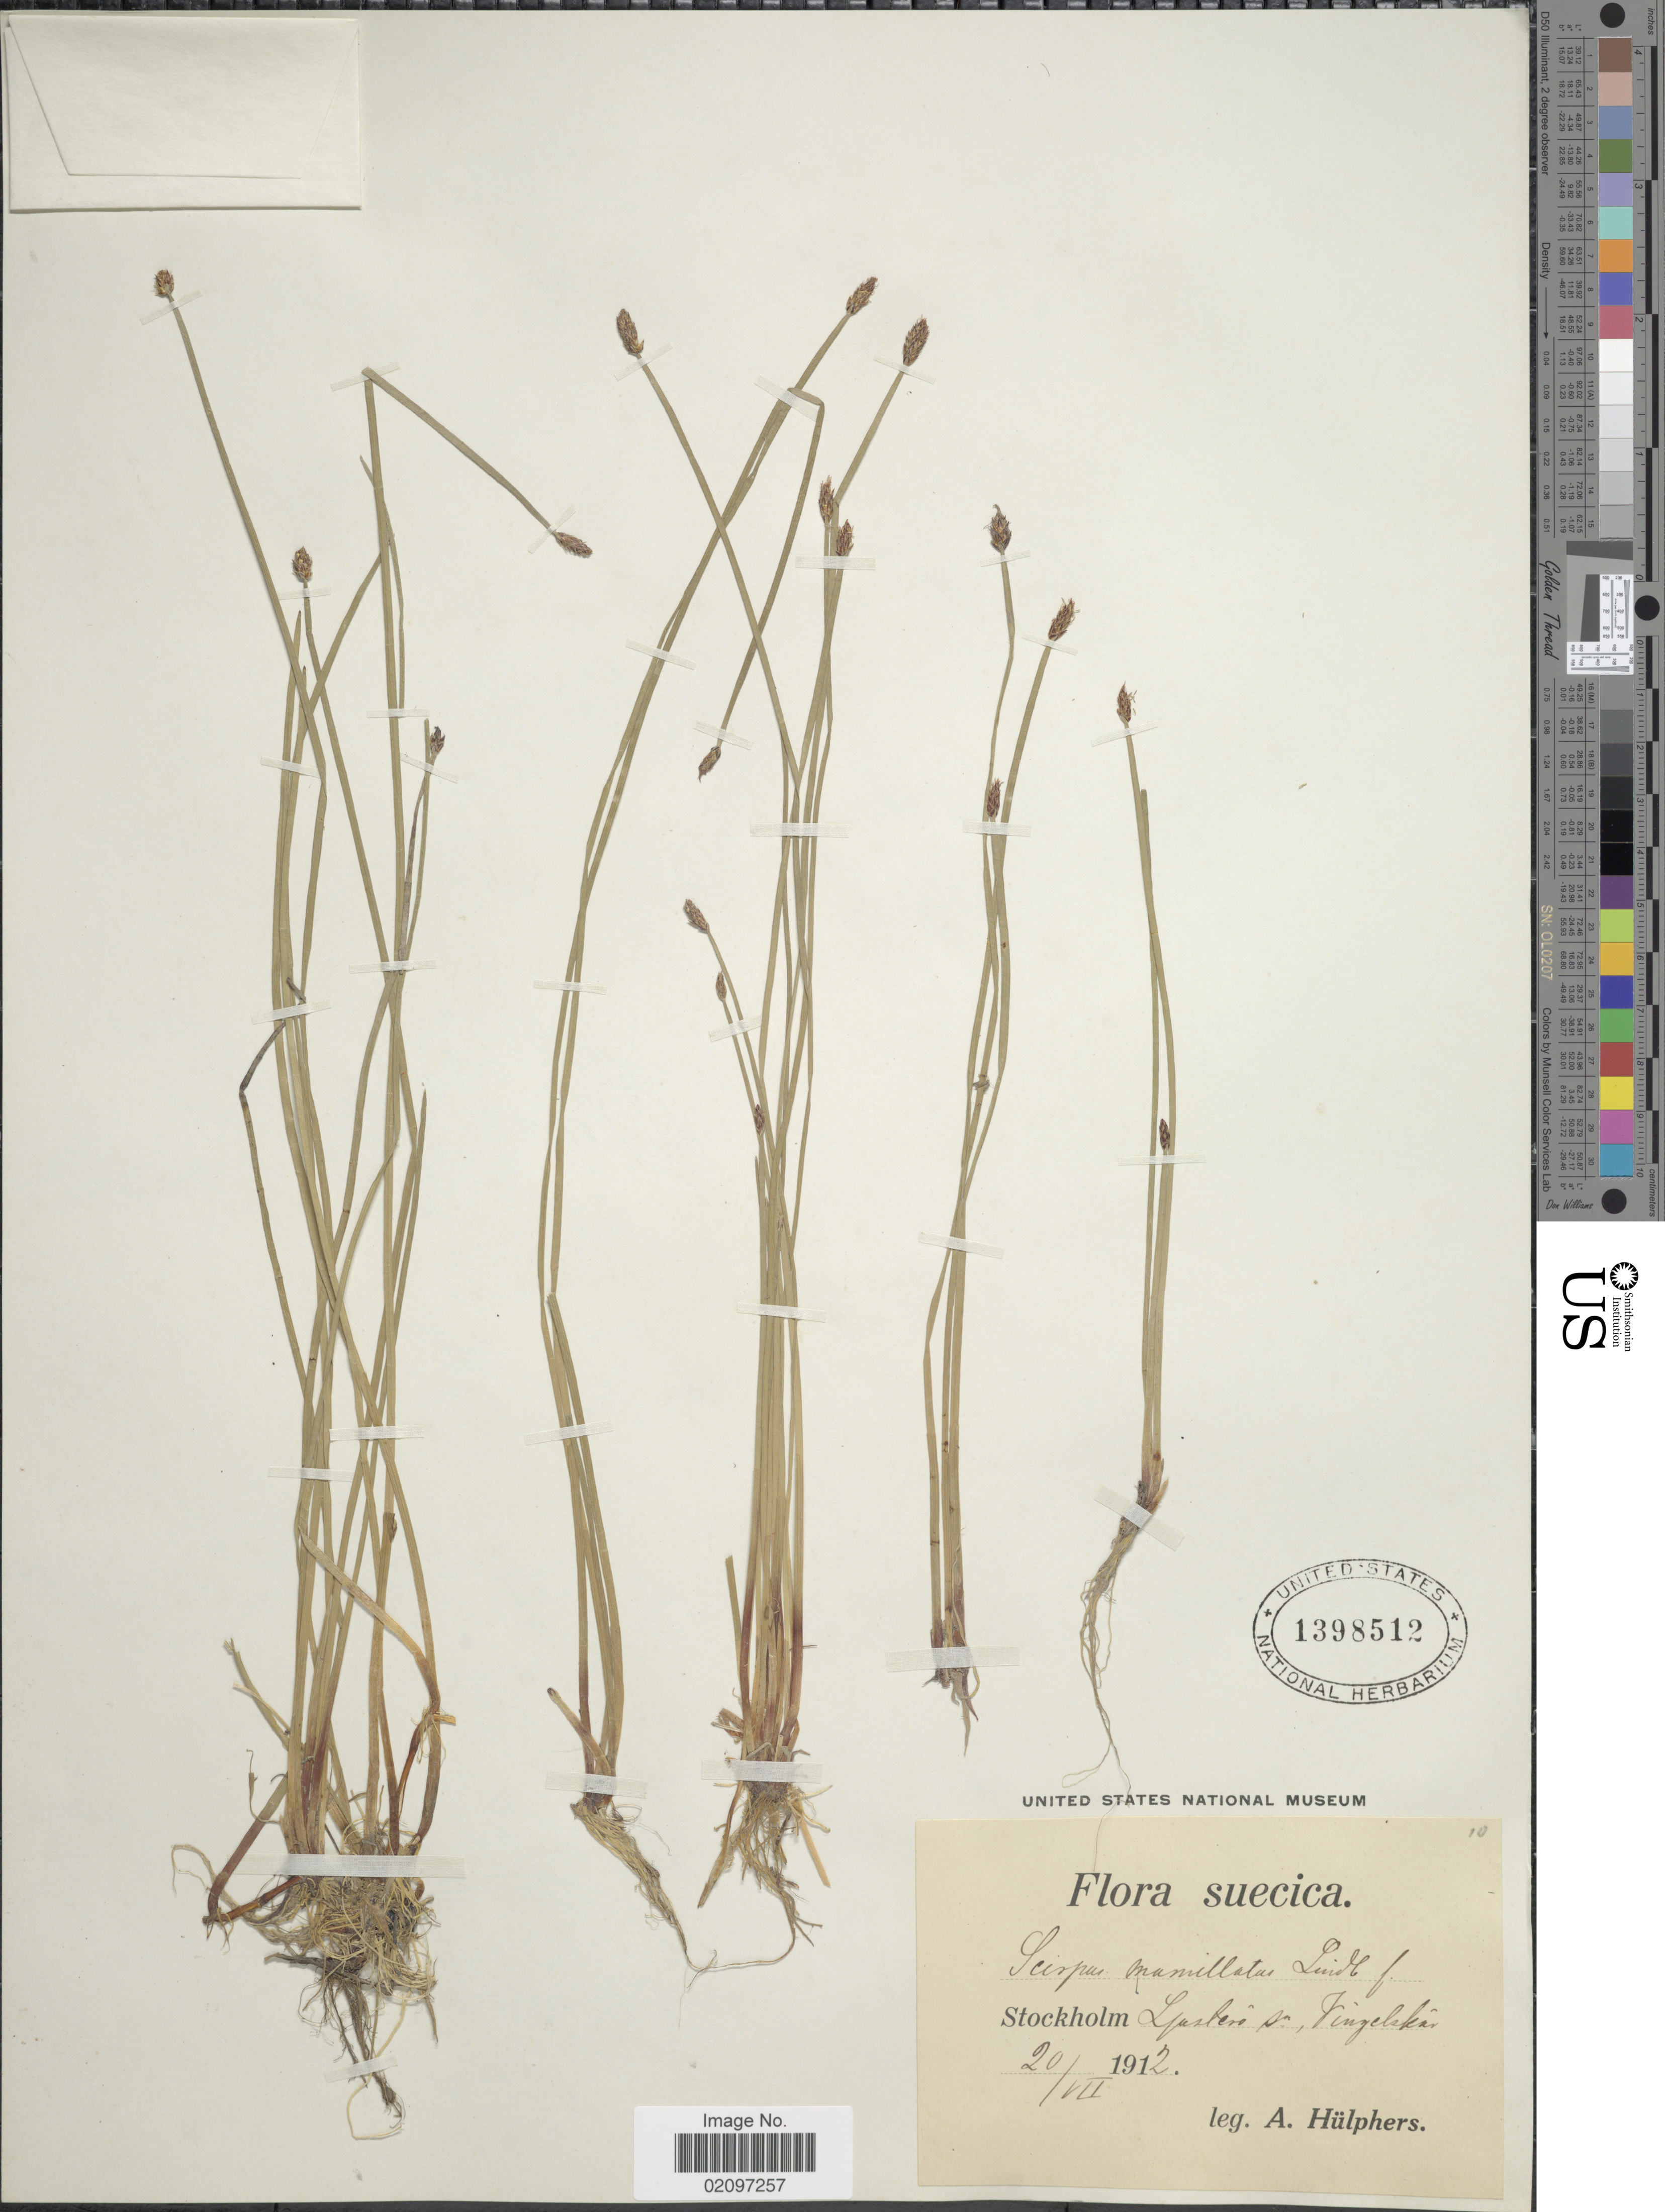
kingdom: Plantae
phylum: Tracheophyta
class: Liliopsida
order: Poales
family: Cyperaceae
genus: Eleocharis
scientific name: Eleocharis mamillata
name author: (H. Lindb.) H. Lindb.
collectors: A. Hülphers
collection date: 1912-07-20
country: Sweden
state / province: Stockholm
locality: Stockholms: Ljusterö sn, Vingelskan [interpreted]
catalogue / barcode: US 1398512